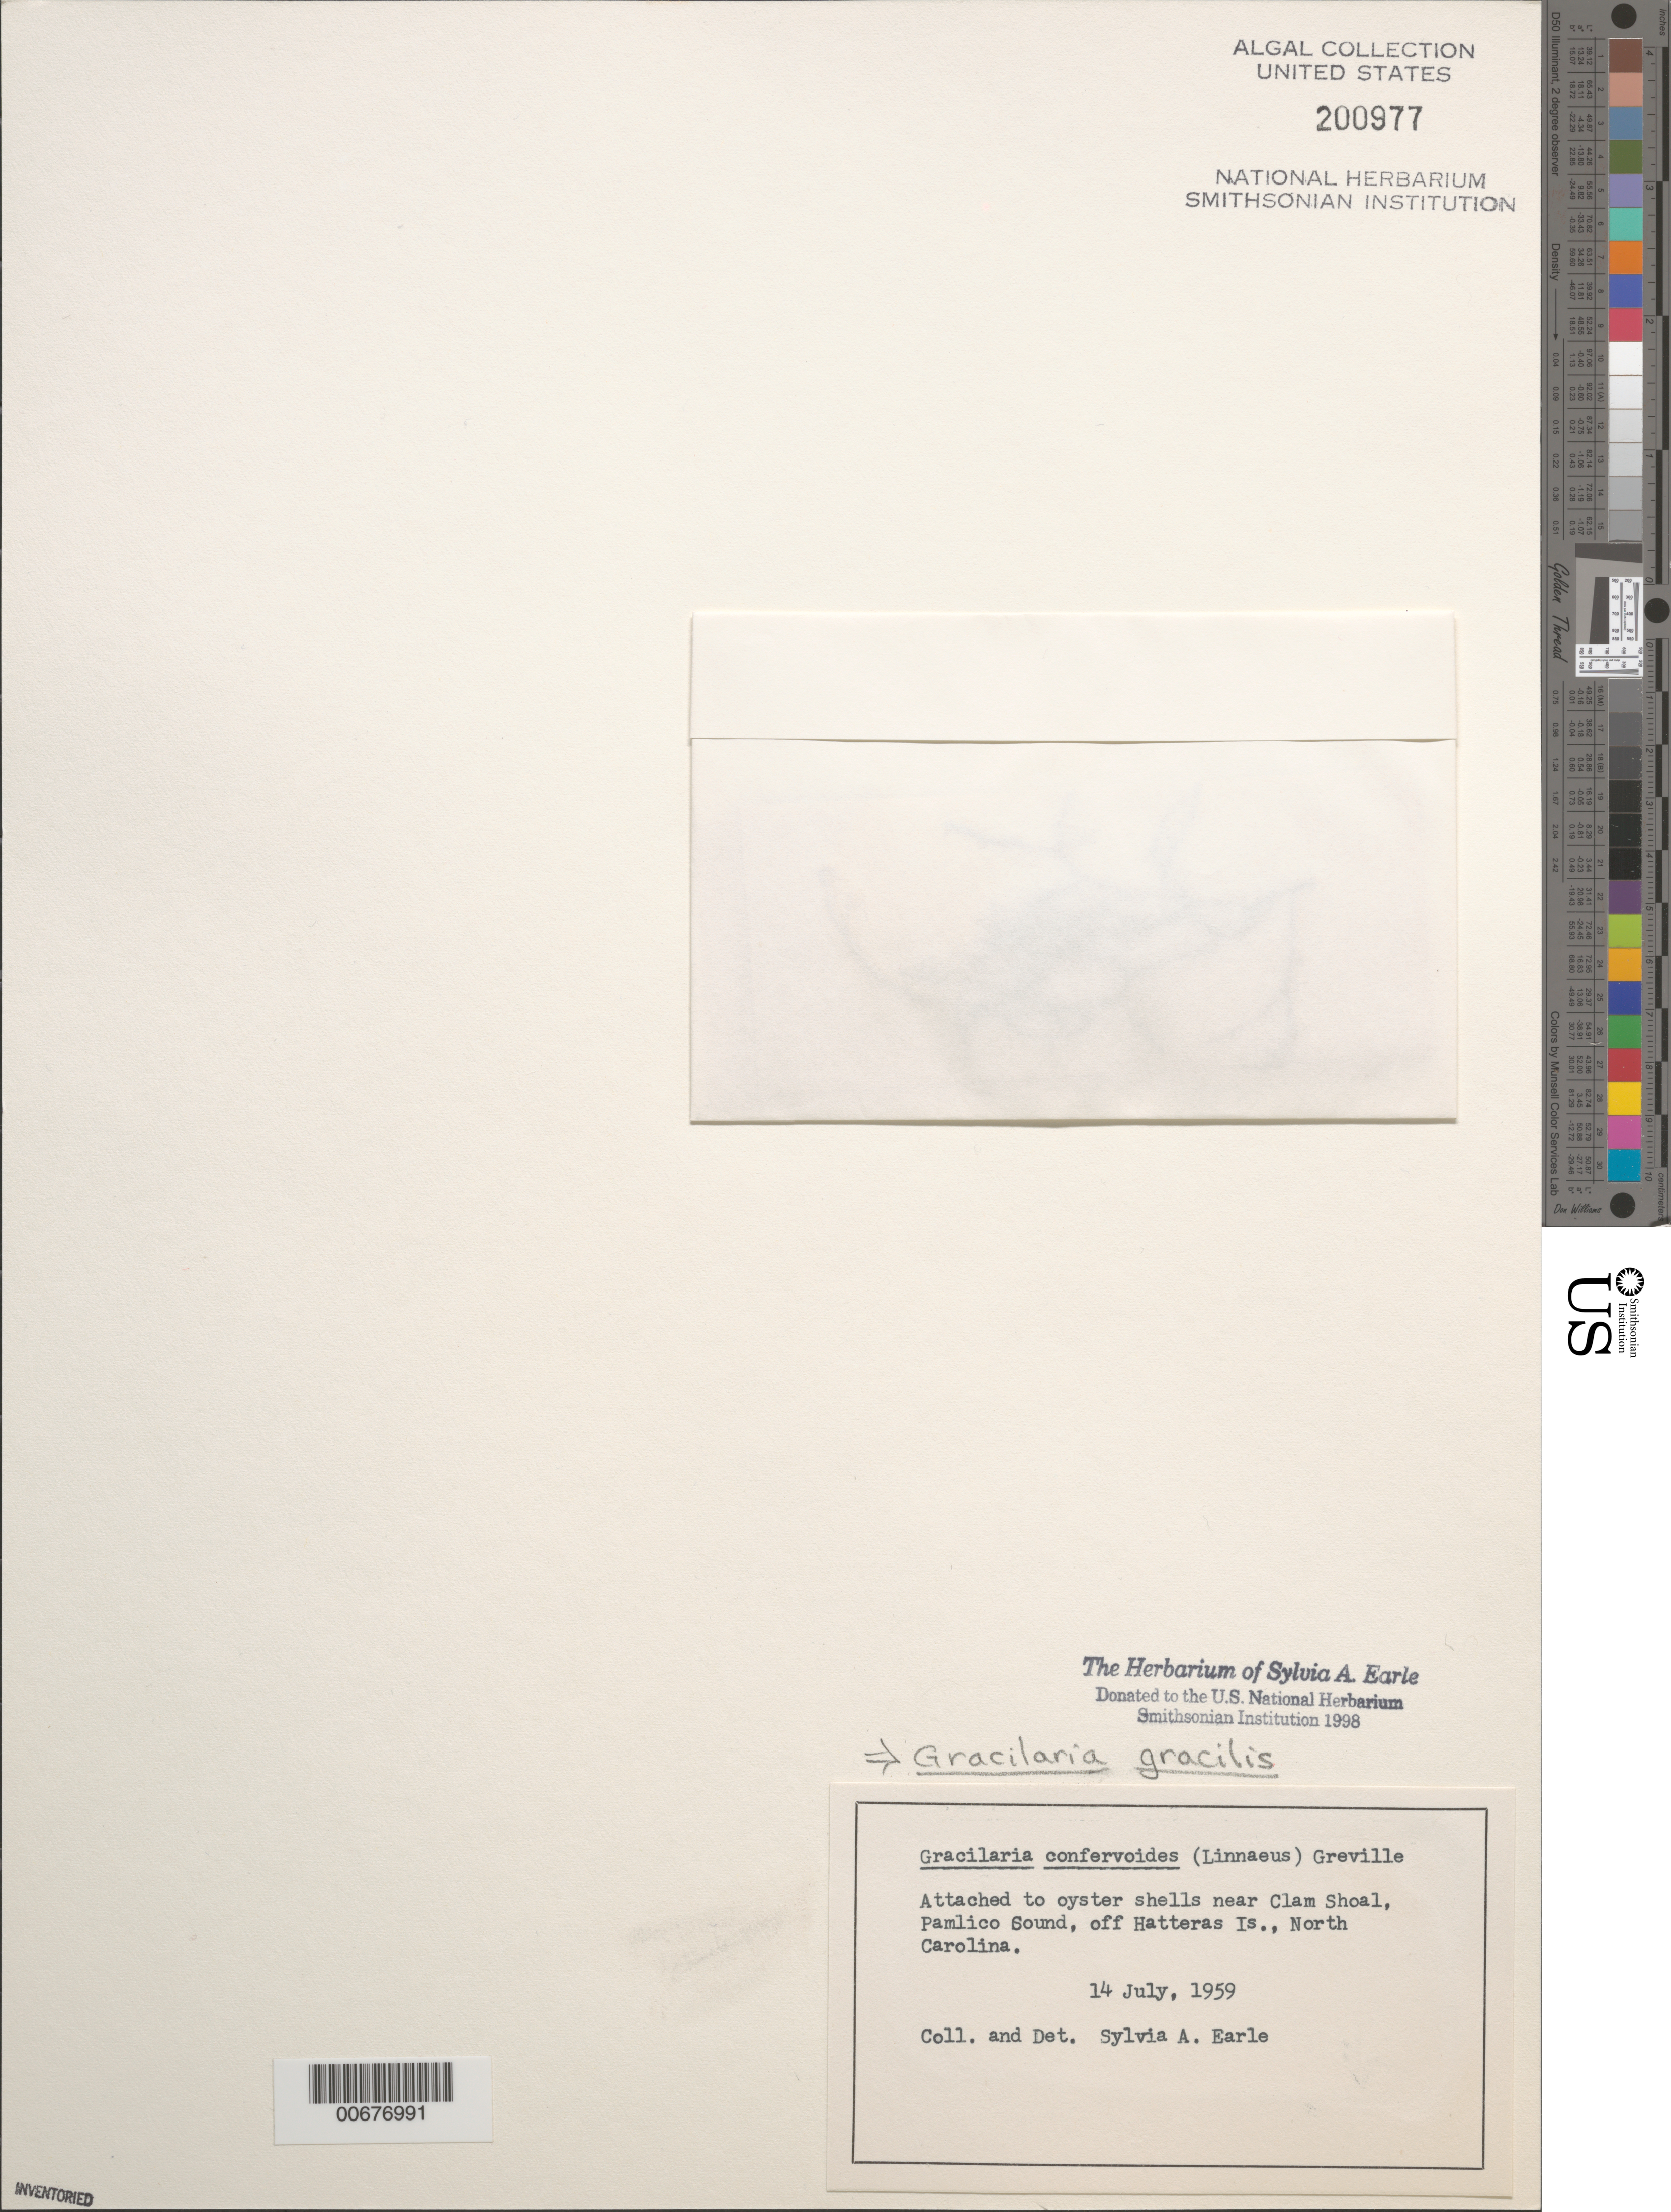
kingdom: Plantae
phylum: Rhodophyta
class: Florideophyceae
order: Gracilariales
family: Gracilariaceae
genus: Gracilaria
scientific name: Gracilaria gracilis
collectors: S. A. Earle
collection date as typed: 14 Jul 1959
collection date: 1959-07-14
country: United States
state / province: North Carolina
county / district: Dare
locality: Pamlico Sound, off Hatteras Island, near Clam Shoal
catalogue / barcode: US 200977